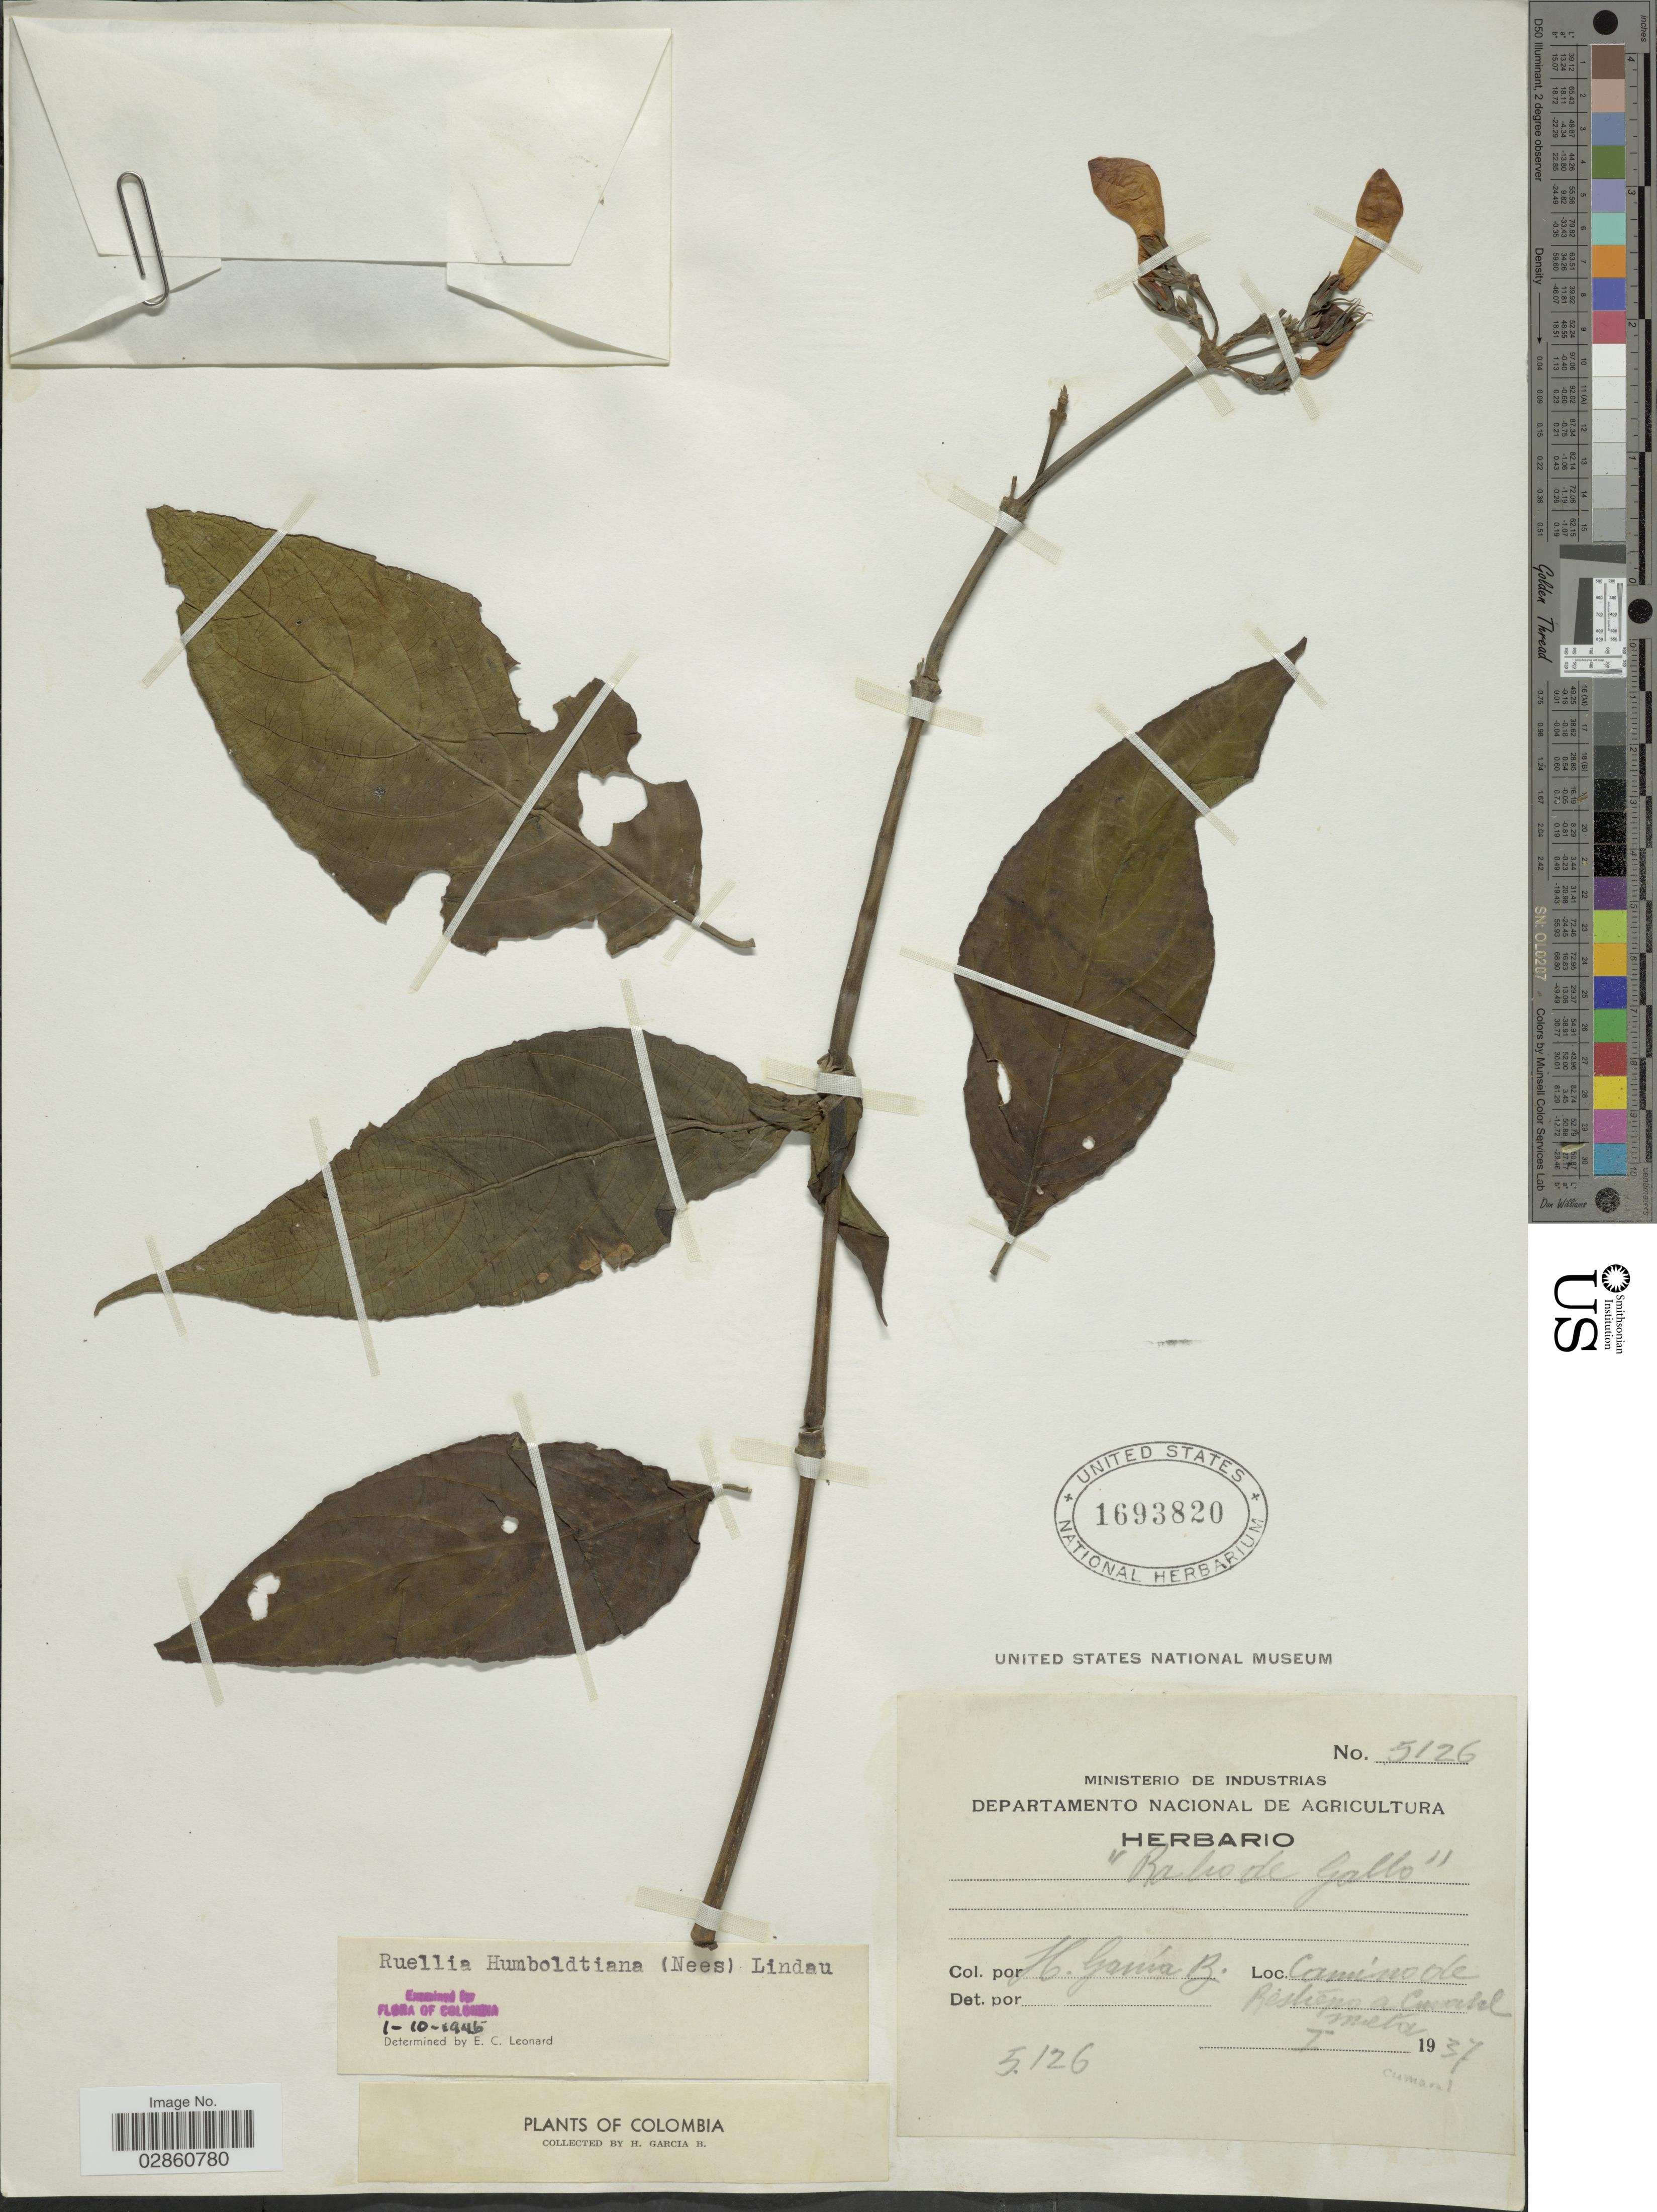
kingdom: Plantae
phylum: Tracheophyta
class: Magnoliopsida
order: Lamiales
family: Acanthaceae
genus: Ruellia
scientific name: Ruellia humboldtiana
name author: (Nees) Lindau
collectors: H. García Barriga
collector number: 5126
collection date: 1937-01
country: Colombia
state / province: Meta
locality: Camino de Restrepo a Cuasel Meta. [interpreted]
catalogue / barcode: US 1693820